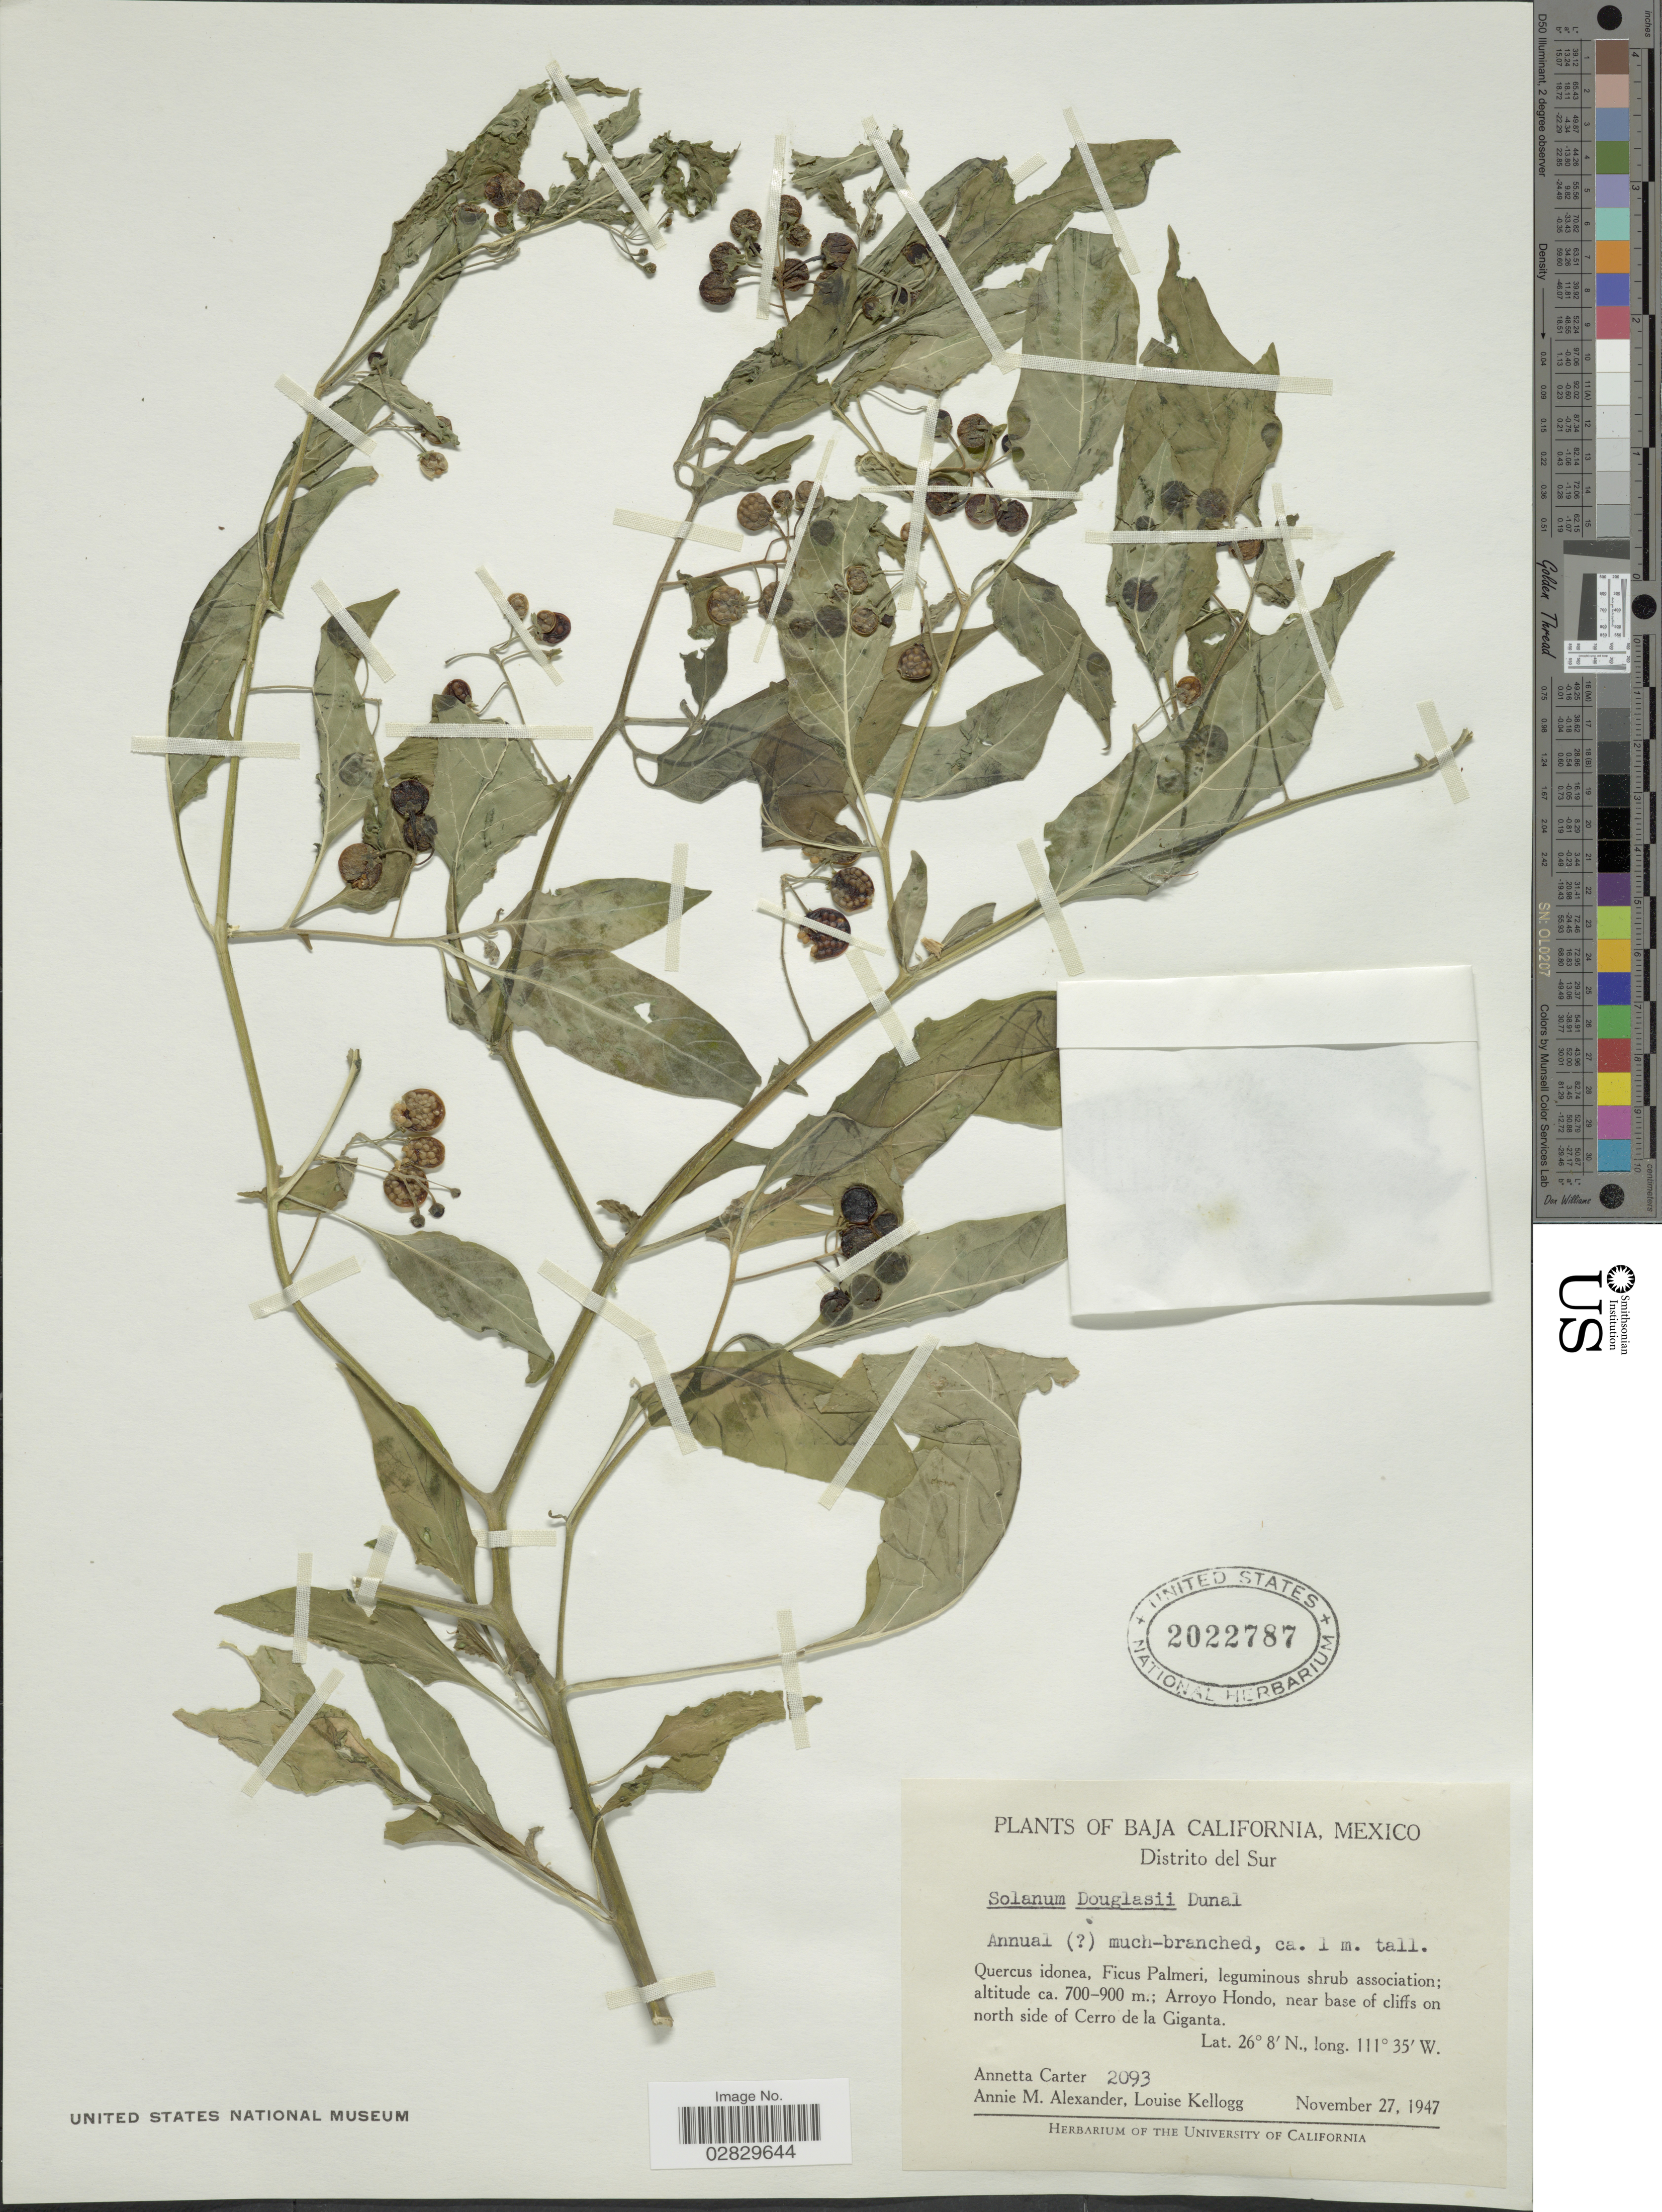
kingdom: Plantae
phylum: Tracheophyta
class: Magnoliopsida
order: Solanales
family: Solanaceae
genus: Solanum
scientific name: Solanum douglasii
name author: Dunal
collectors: A. Carter, A. M. Alexander & L. Kellogg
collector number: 2093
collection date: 1947-11-27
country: Mexico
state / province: Baja California Sur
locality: Distrito del Sur. Arroyo Hondo, near base of cliffs on north side of Cerro de la Giganta.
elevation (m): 700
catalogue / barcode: US 2022787